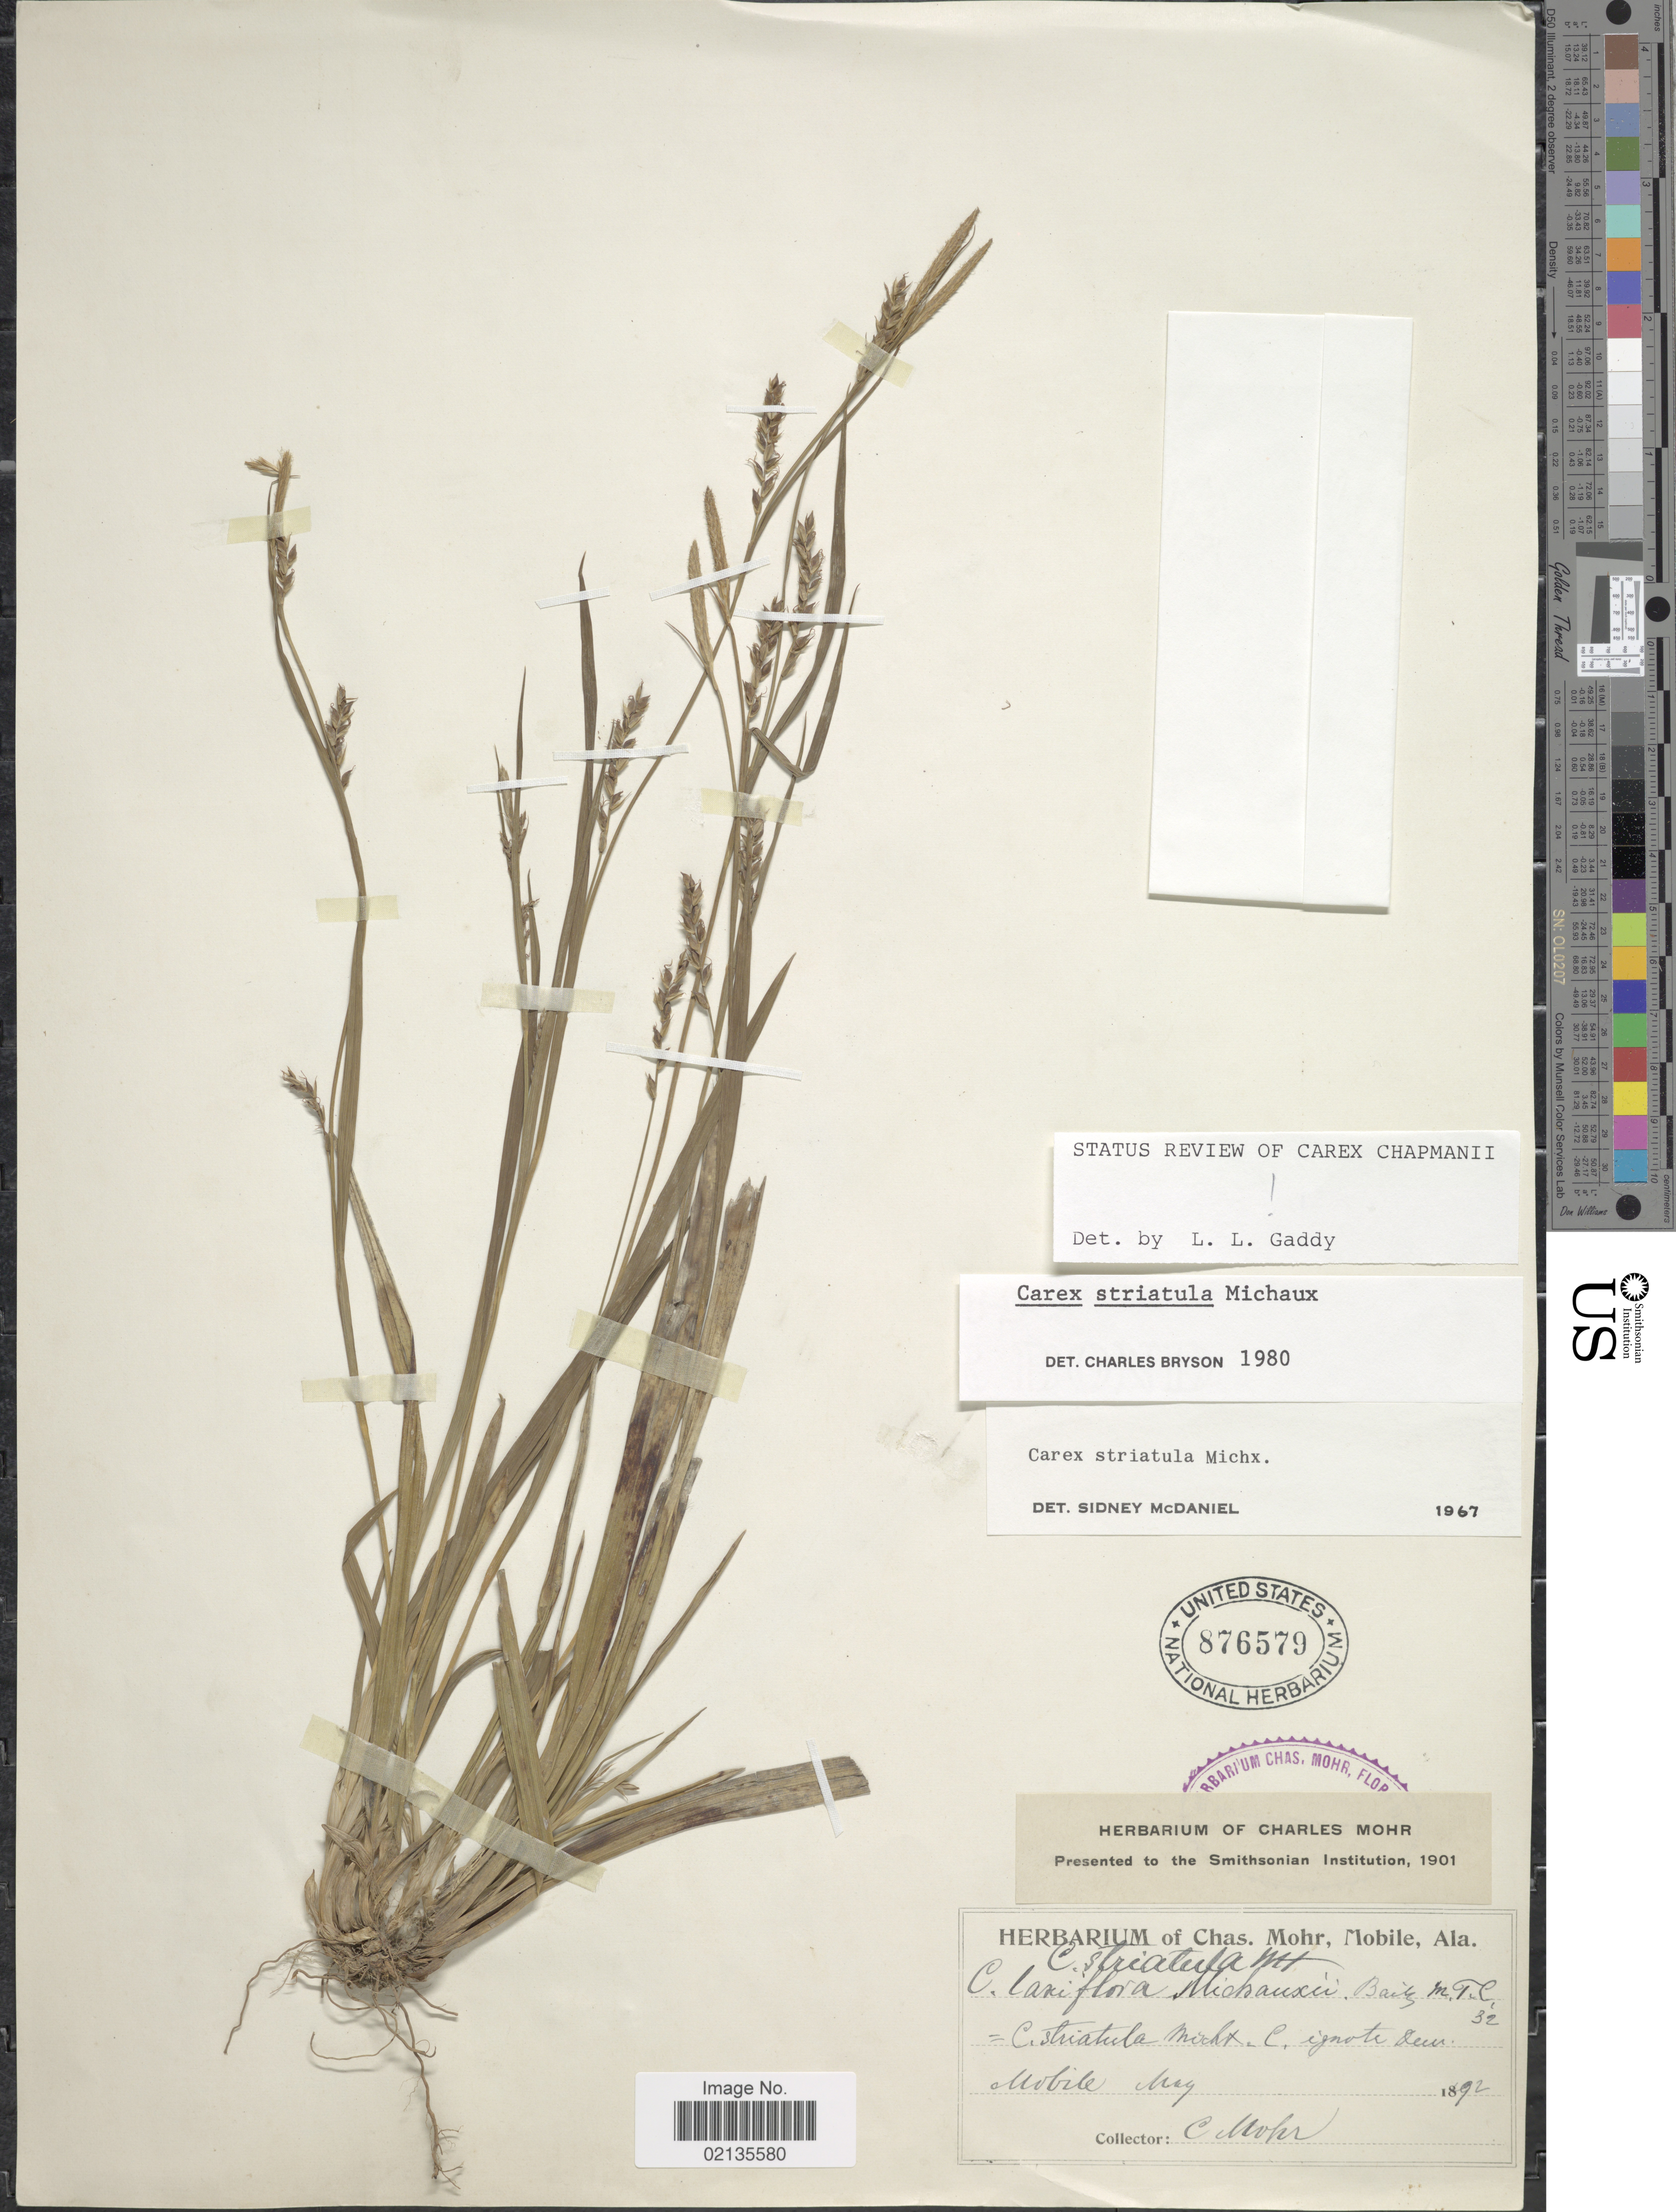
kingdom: Plantae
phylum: Tracheophyta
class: Liliopsida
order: Poales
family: Cyperaceae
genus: Carex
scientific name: Carex striatula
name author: Michx.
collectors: C. T. Mohr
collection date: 1892-05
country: United States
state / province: Alabama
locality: Mobile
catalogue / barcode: US 876579